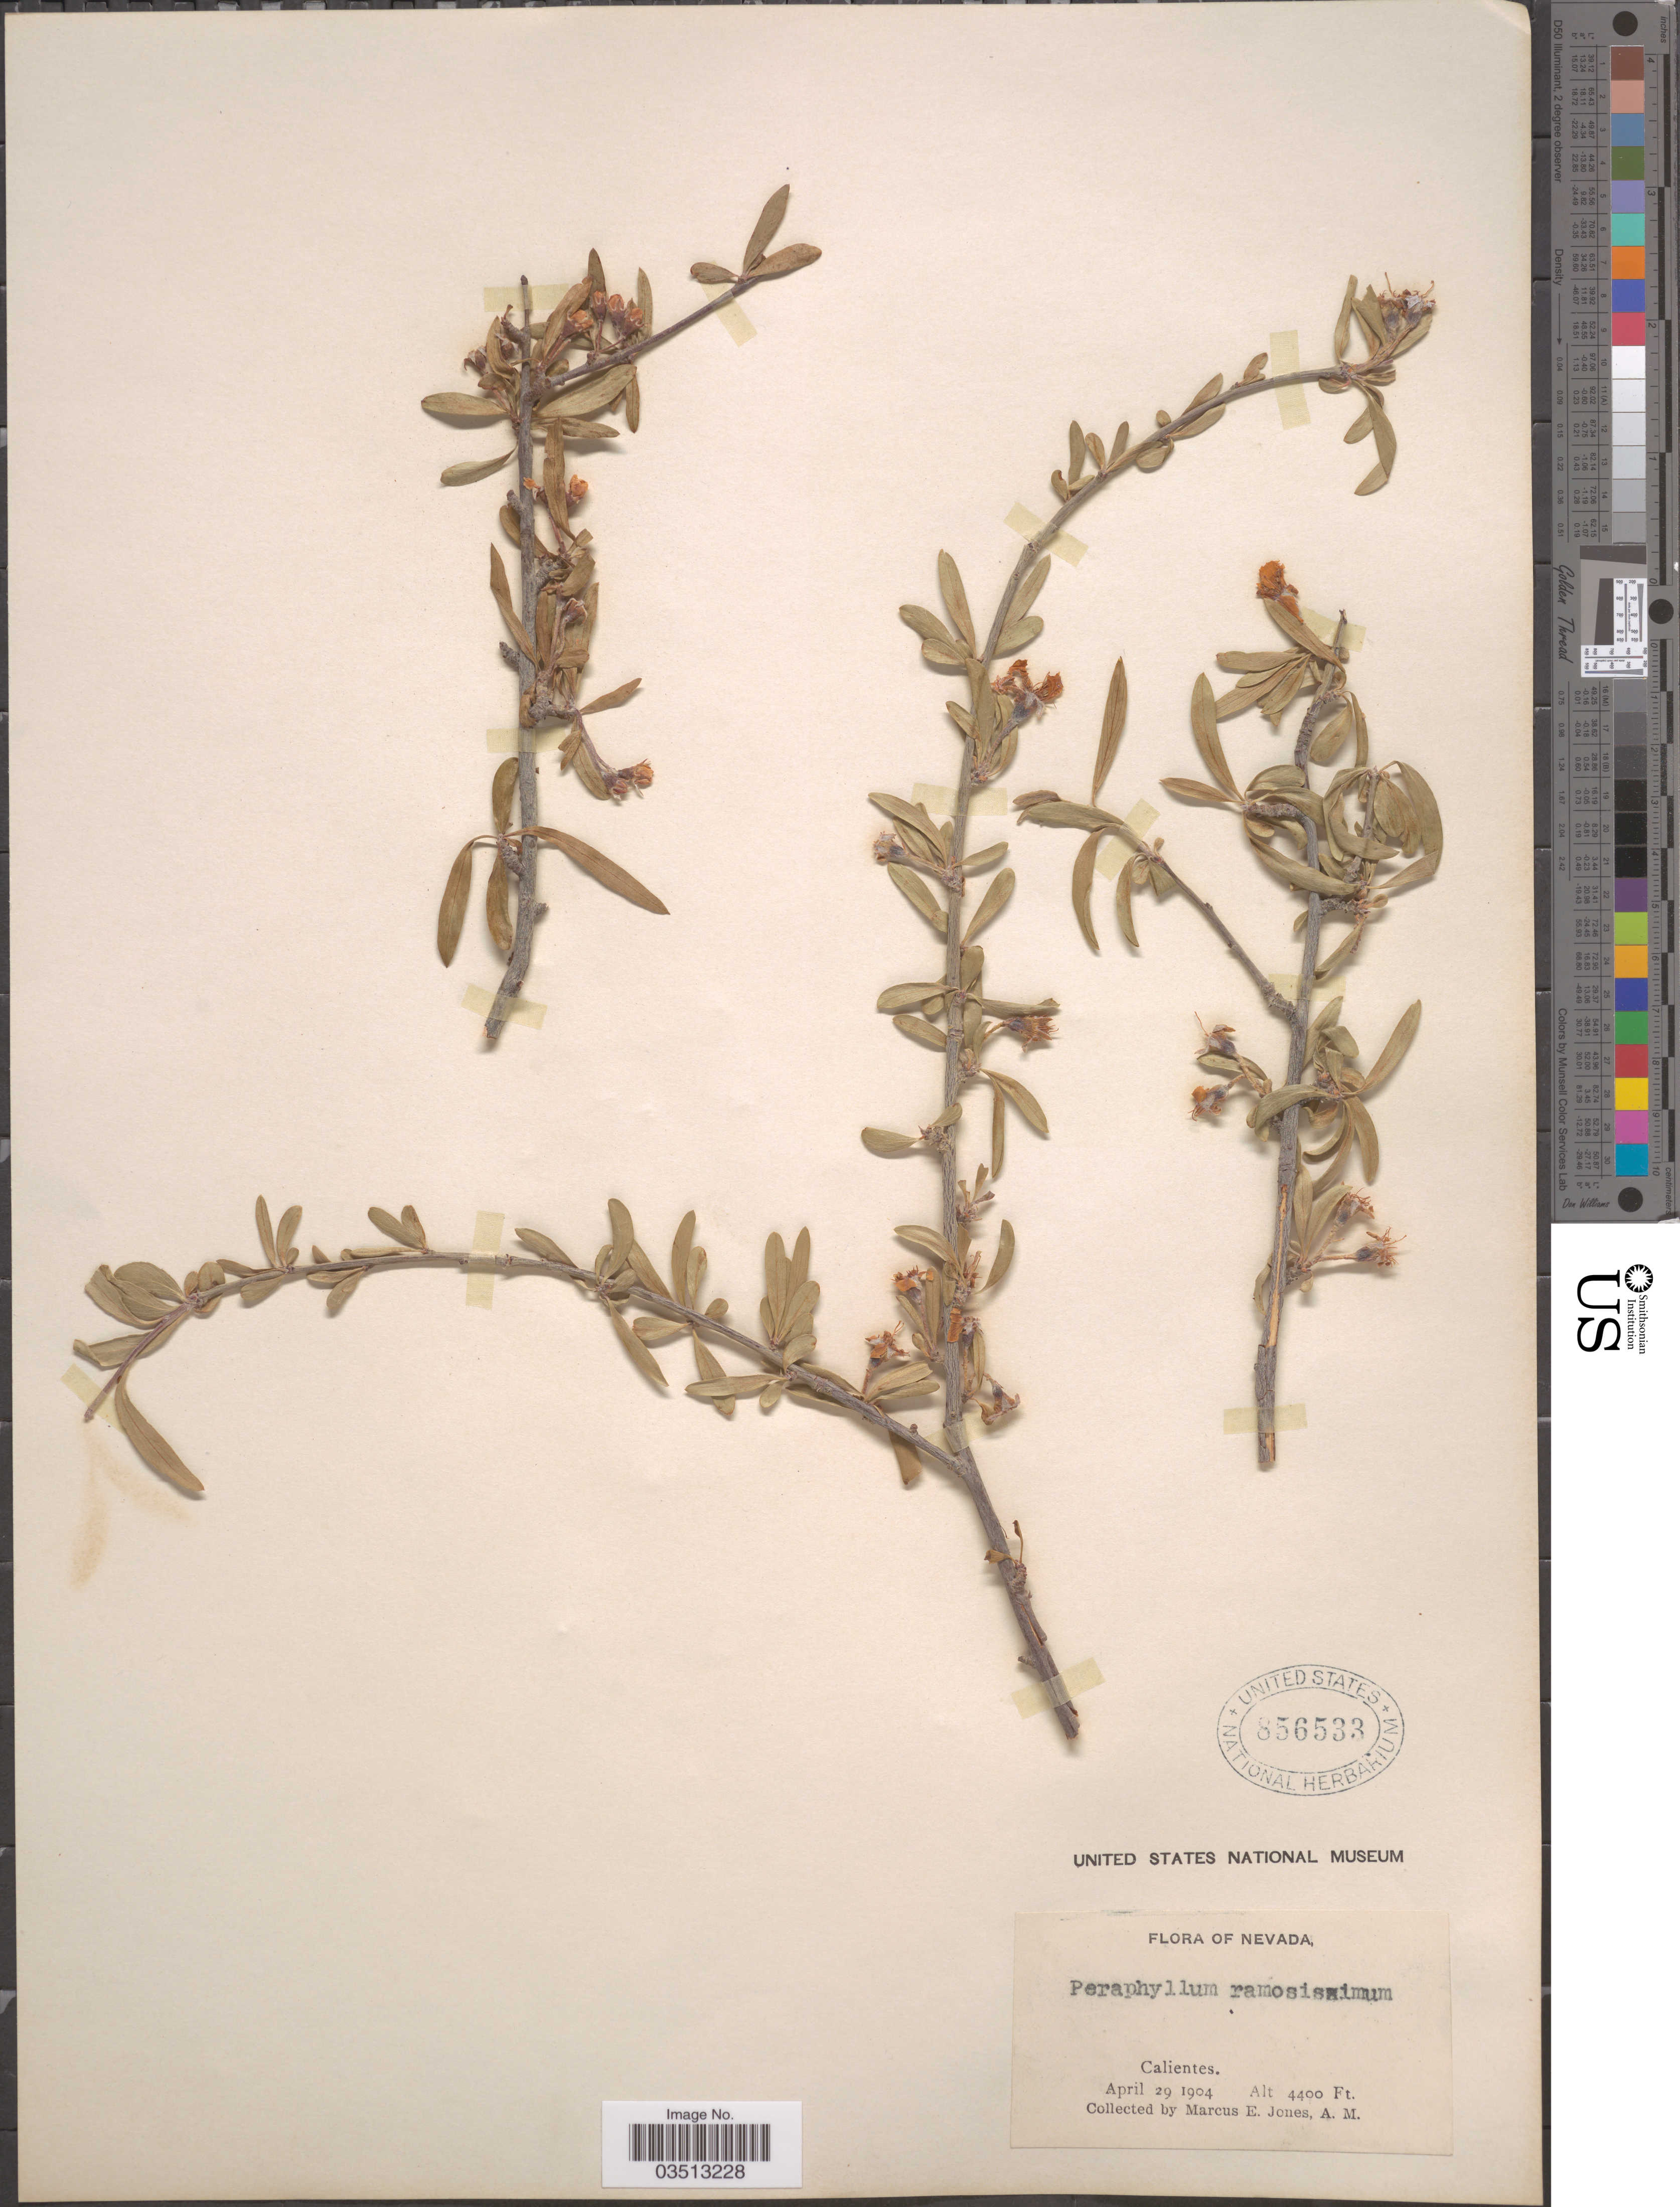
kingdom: Plantae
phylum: Tracheophyta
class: Magnoliopsida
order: Rosales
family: Rosaceae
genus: Peraphyllum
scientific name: Peraphyllum ramosissimum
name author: Nutt.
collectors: M. E. Jones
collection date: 1904-04-29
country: United States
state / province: Nevada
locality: Calientes.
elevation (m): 1341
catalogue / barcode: US 856533